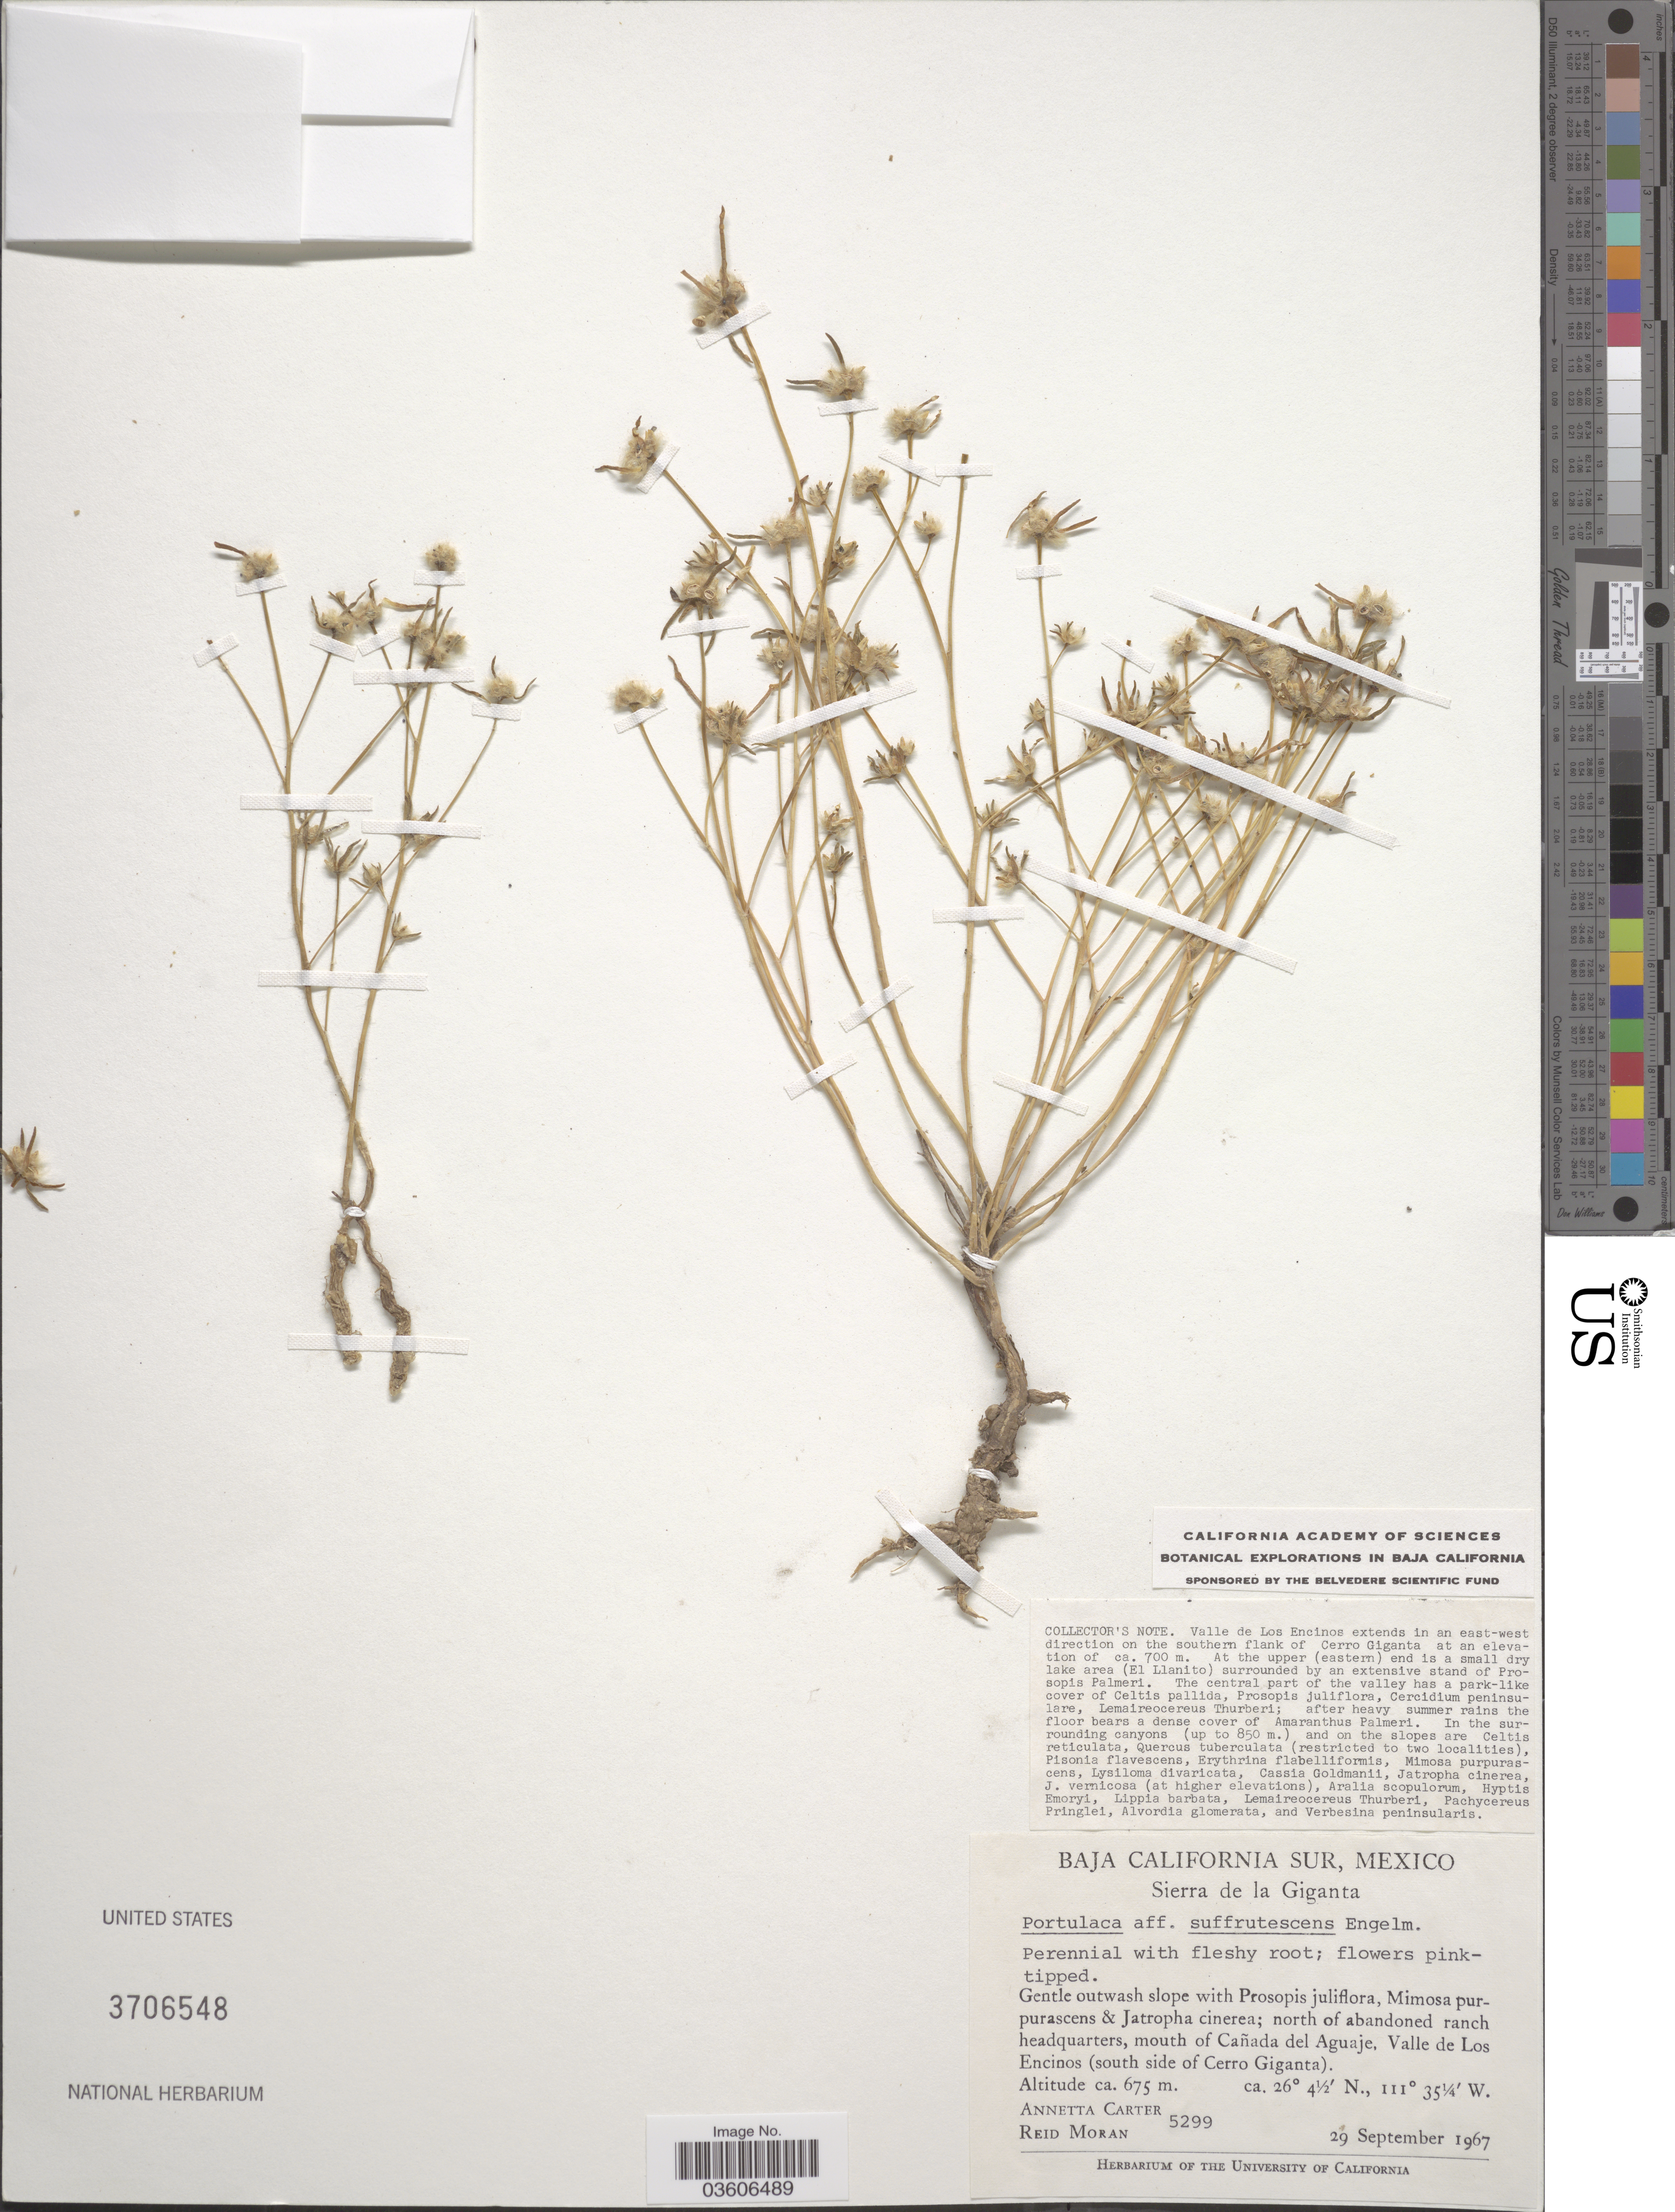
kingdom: Plantae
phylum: Tracheophyta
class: Magnoliopsida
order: Caryophyllales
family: Portulacaceae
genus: Portulaca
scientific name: Portulaca suffrutescens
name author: Engelm.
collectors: A. Carter & R. Moran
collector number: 5299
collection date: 1967-09-29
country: Mexico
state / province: Baja California Sur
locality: Sierra de la Giganta. North of abandoned ranch headquarters, mouth of Cañada del Aguaje, Valle de Los Encinos (south side of Cerro Giganta).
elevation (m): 675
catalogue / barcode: US 3706548